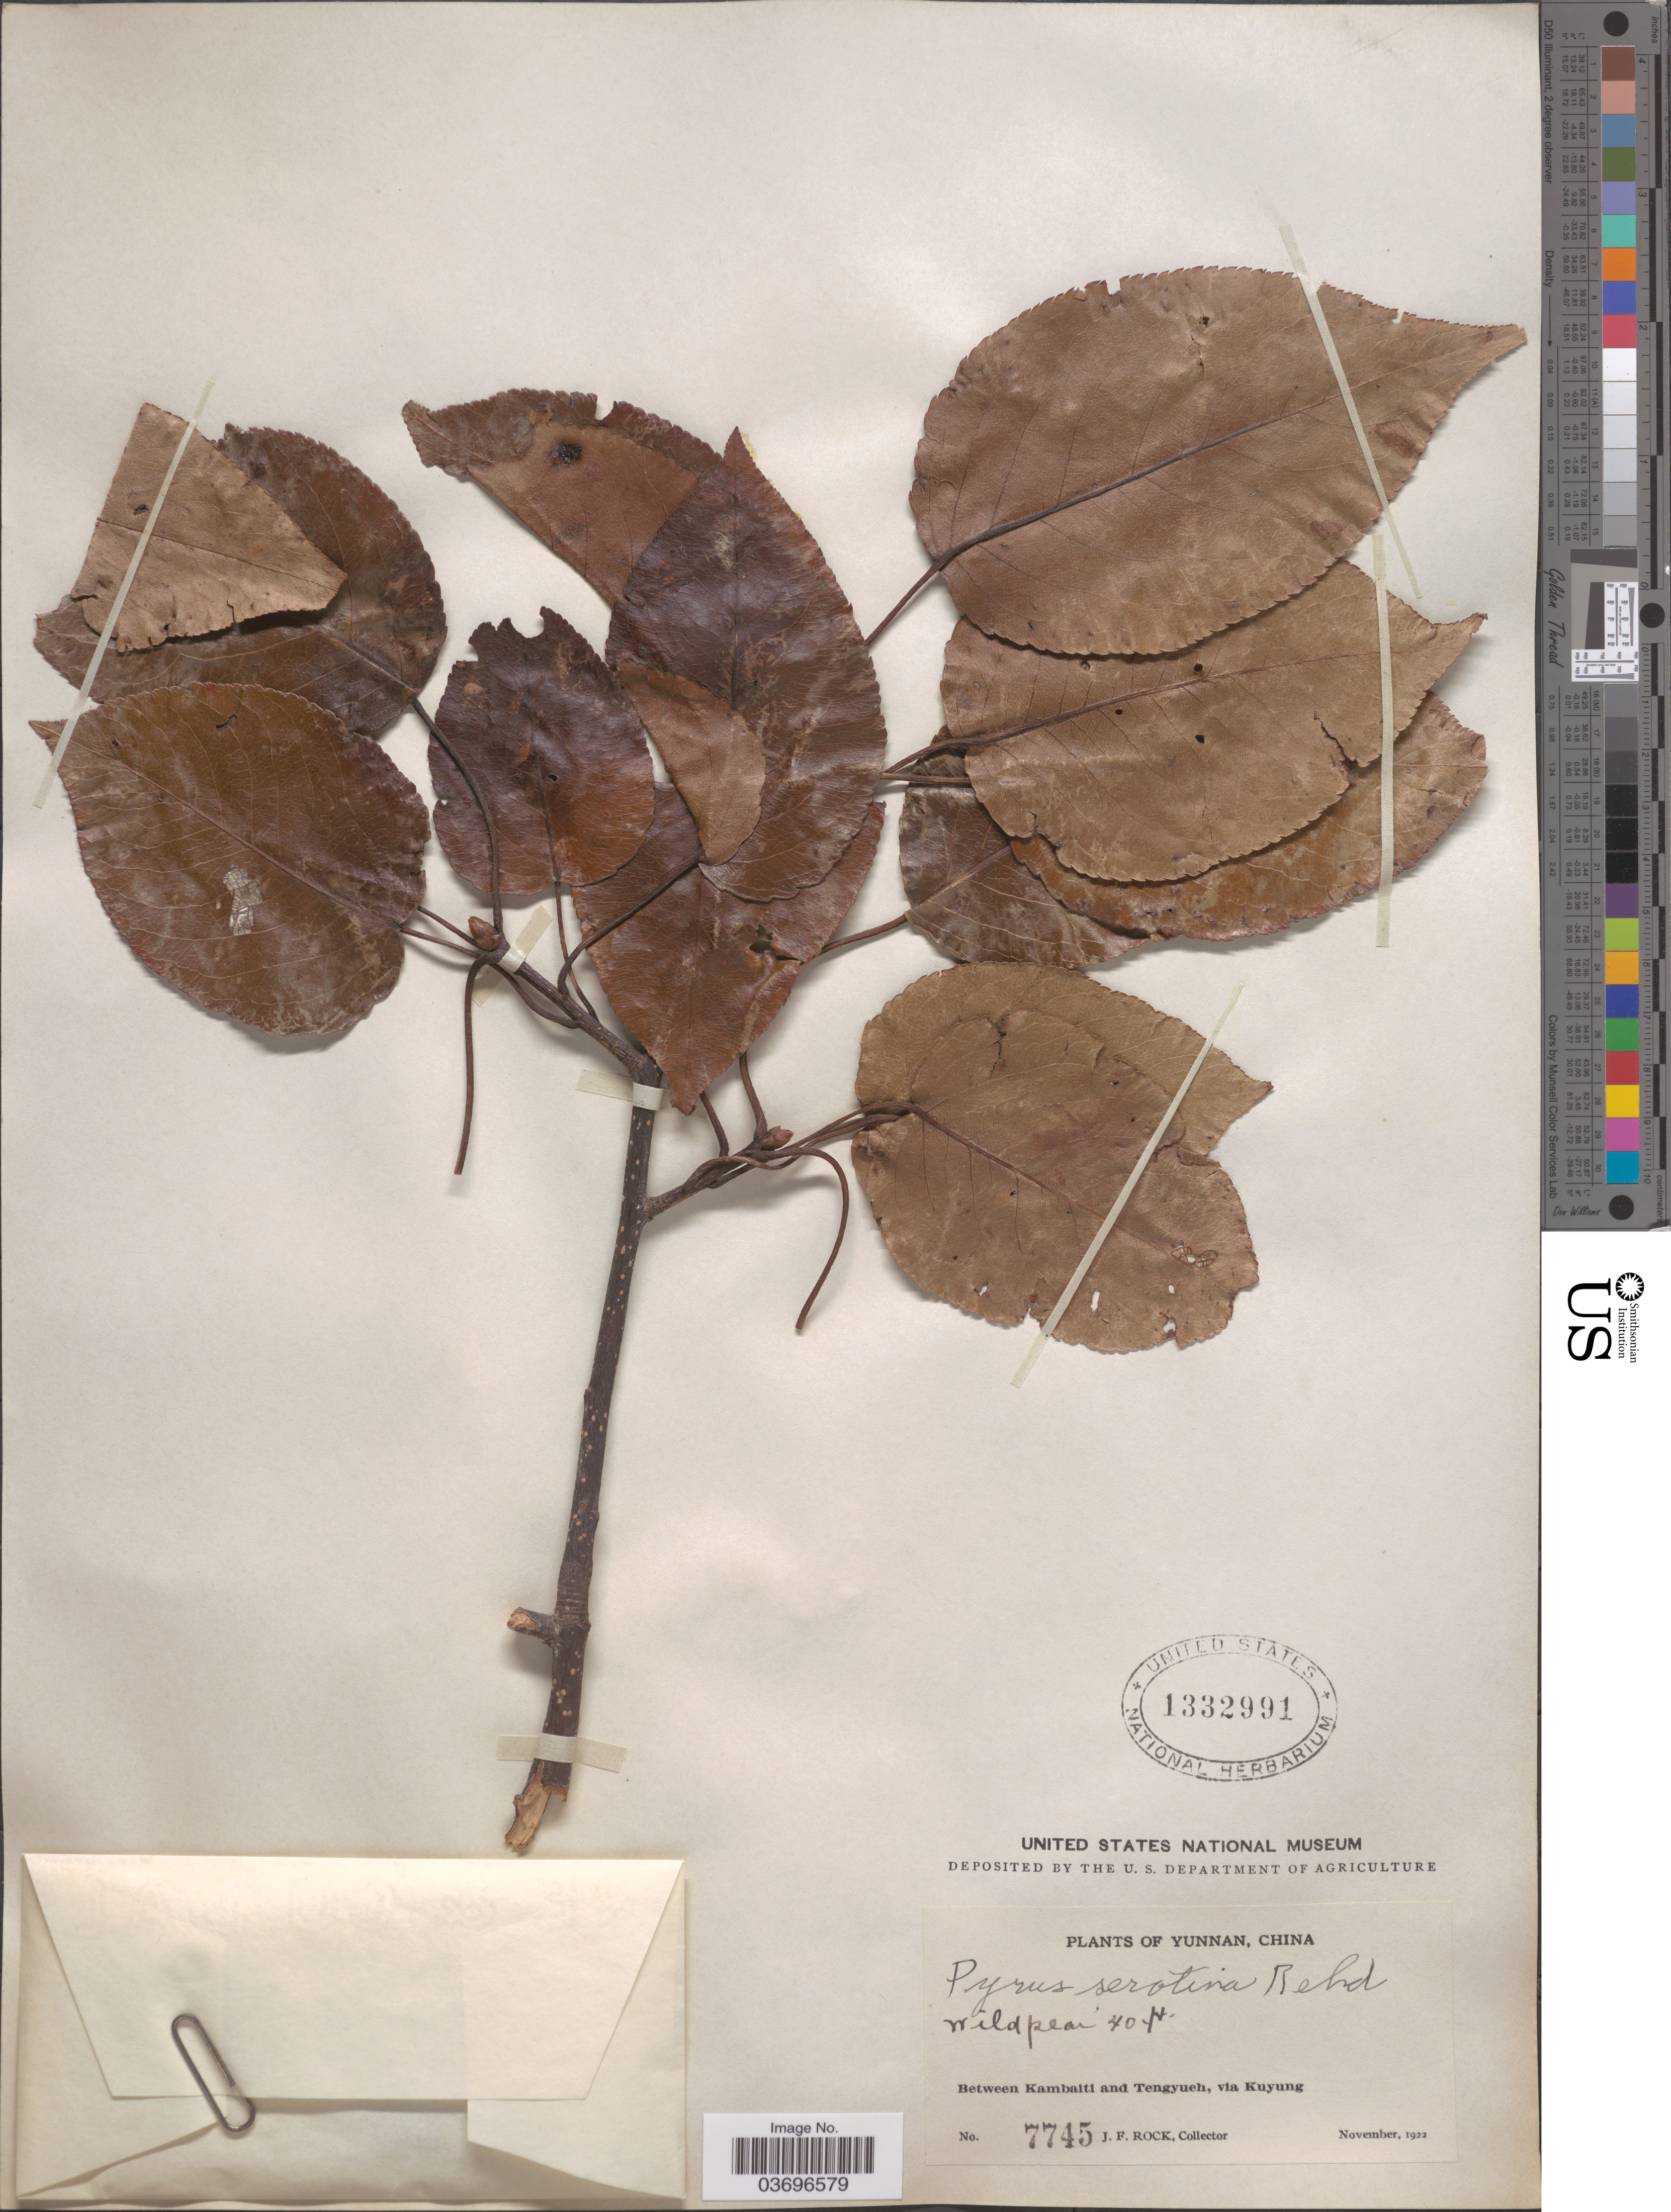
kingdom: Plantae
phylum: Tracheophyta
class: Magnoliopsida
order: Rosales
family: Rosaceae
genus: Pyrus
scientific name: Pyrus pyrifolia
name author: (Burm. f.) Nakai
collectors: J. Rock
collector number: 7745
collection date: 1922-11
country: China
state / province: Yunnan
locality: Between Kambaiti and Tengyueh, via Kuyung.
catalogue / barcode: US 1332991